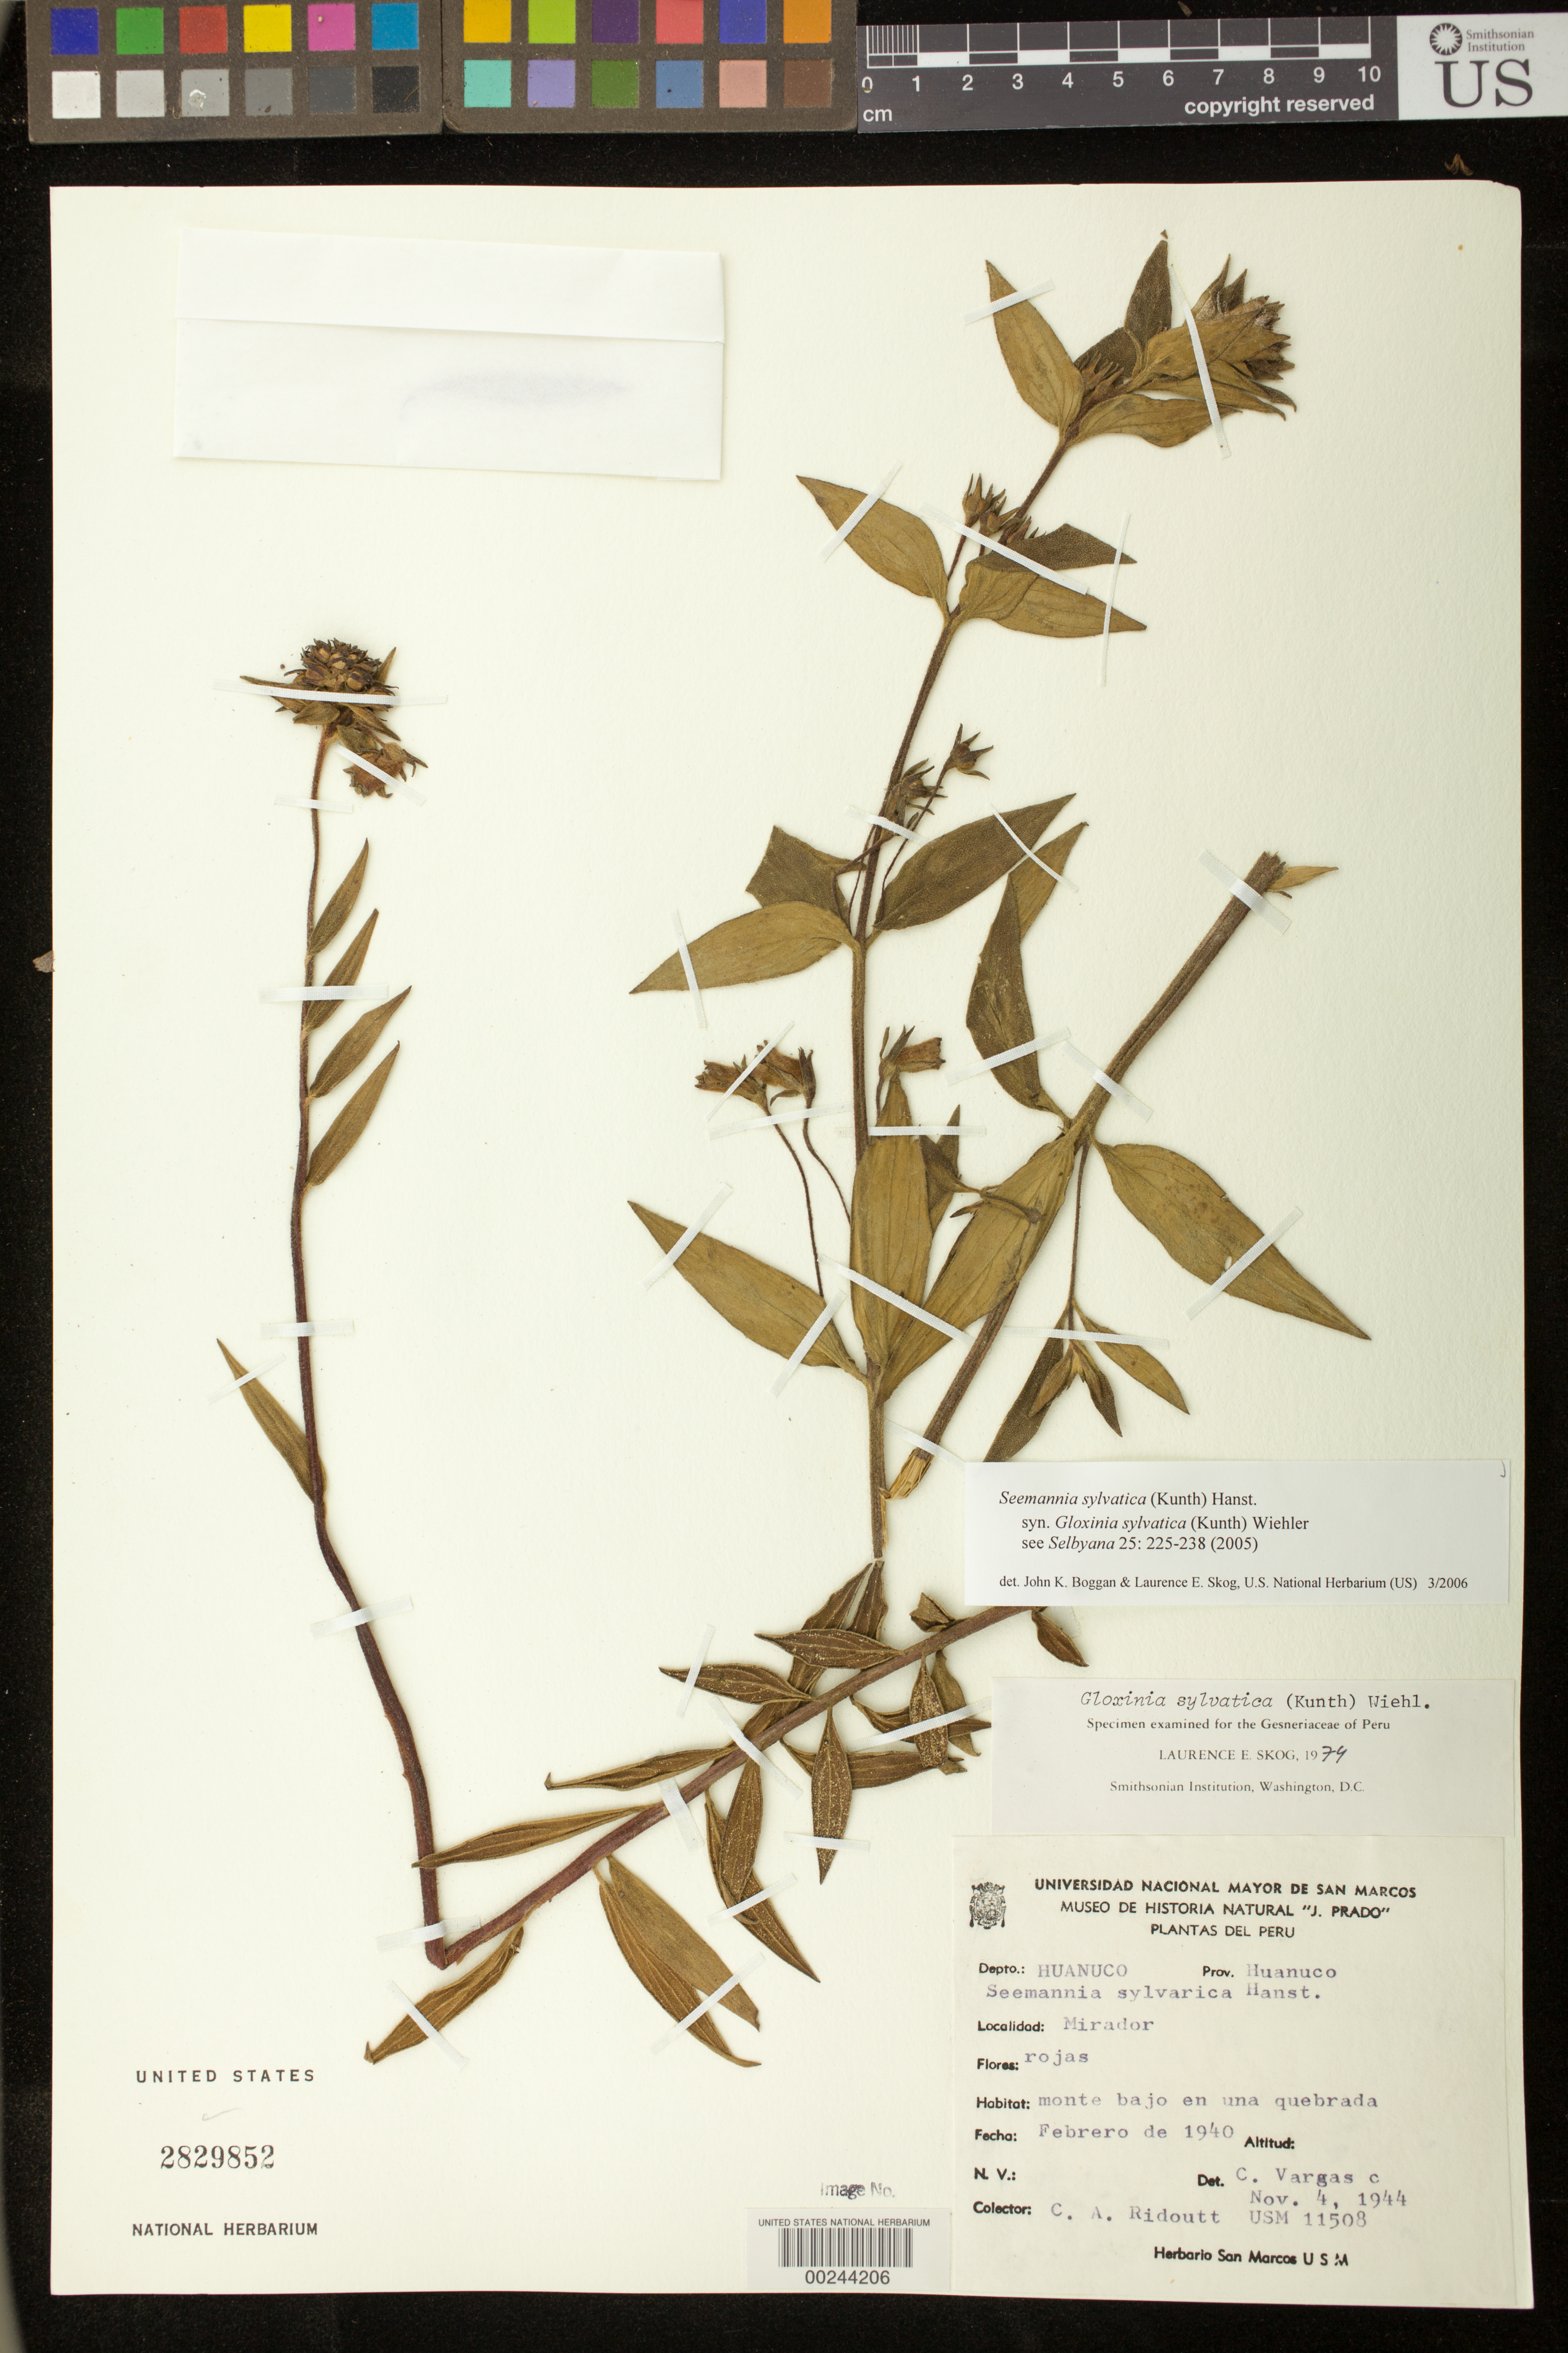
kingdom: Plantae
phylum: Tracheophyta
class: Magnoliopsida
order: Lamiales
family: Gesneriaceae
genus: Seemannia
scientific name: Seemannia sylvatica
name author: (Kunth) Hanst.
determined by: Boggan, J. K.; Skog, L. E.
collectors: C. Ridoutt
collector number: USM 11508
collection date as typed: Feb 1940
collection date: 1940-02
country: Peru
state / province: Huánuco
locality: Prov. Huanuco; Mirador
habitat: Low forest on a quebrada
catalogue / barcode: US 2829852